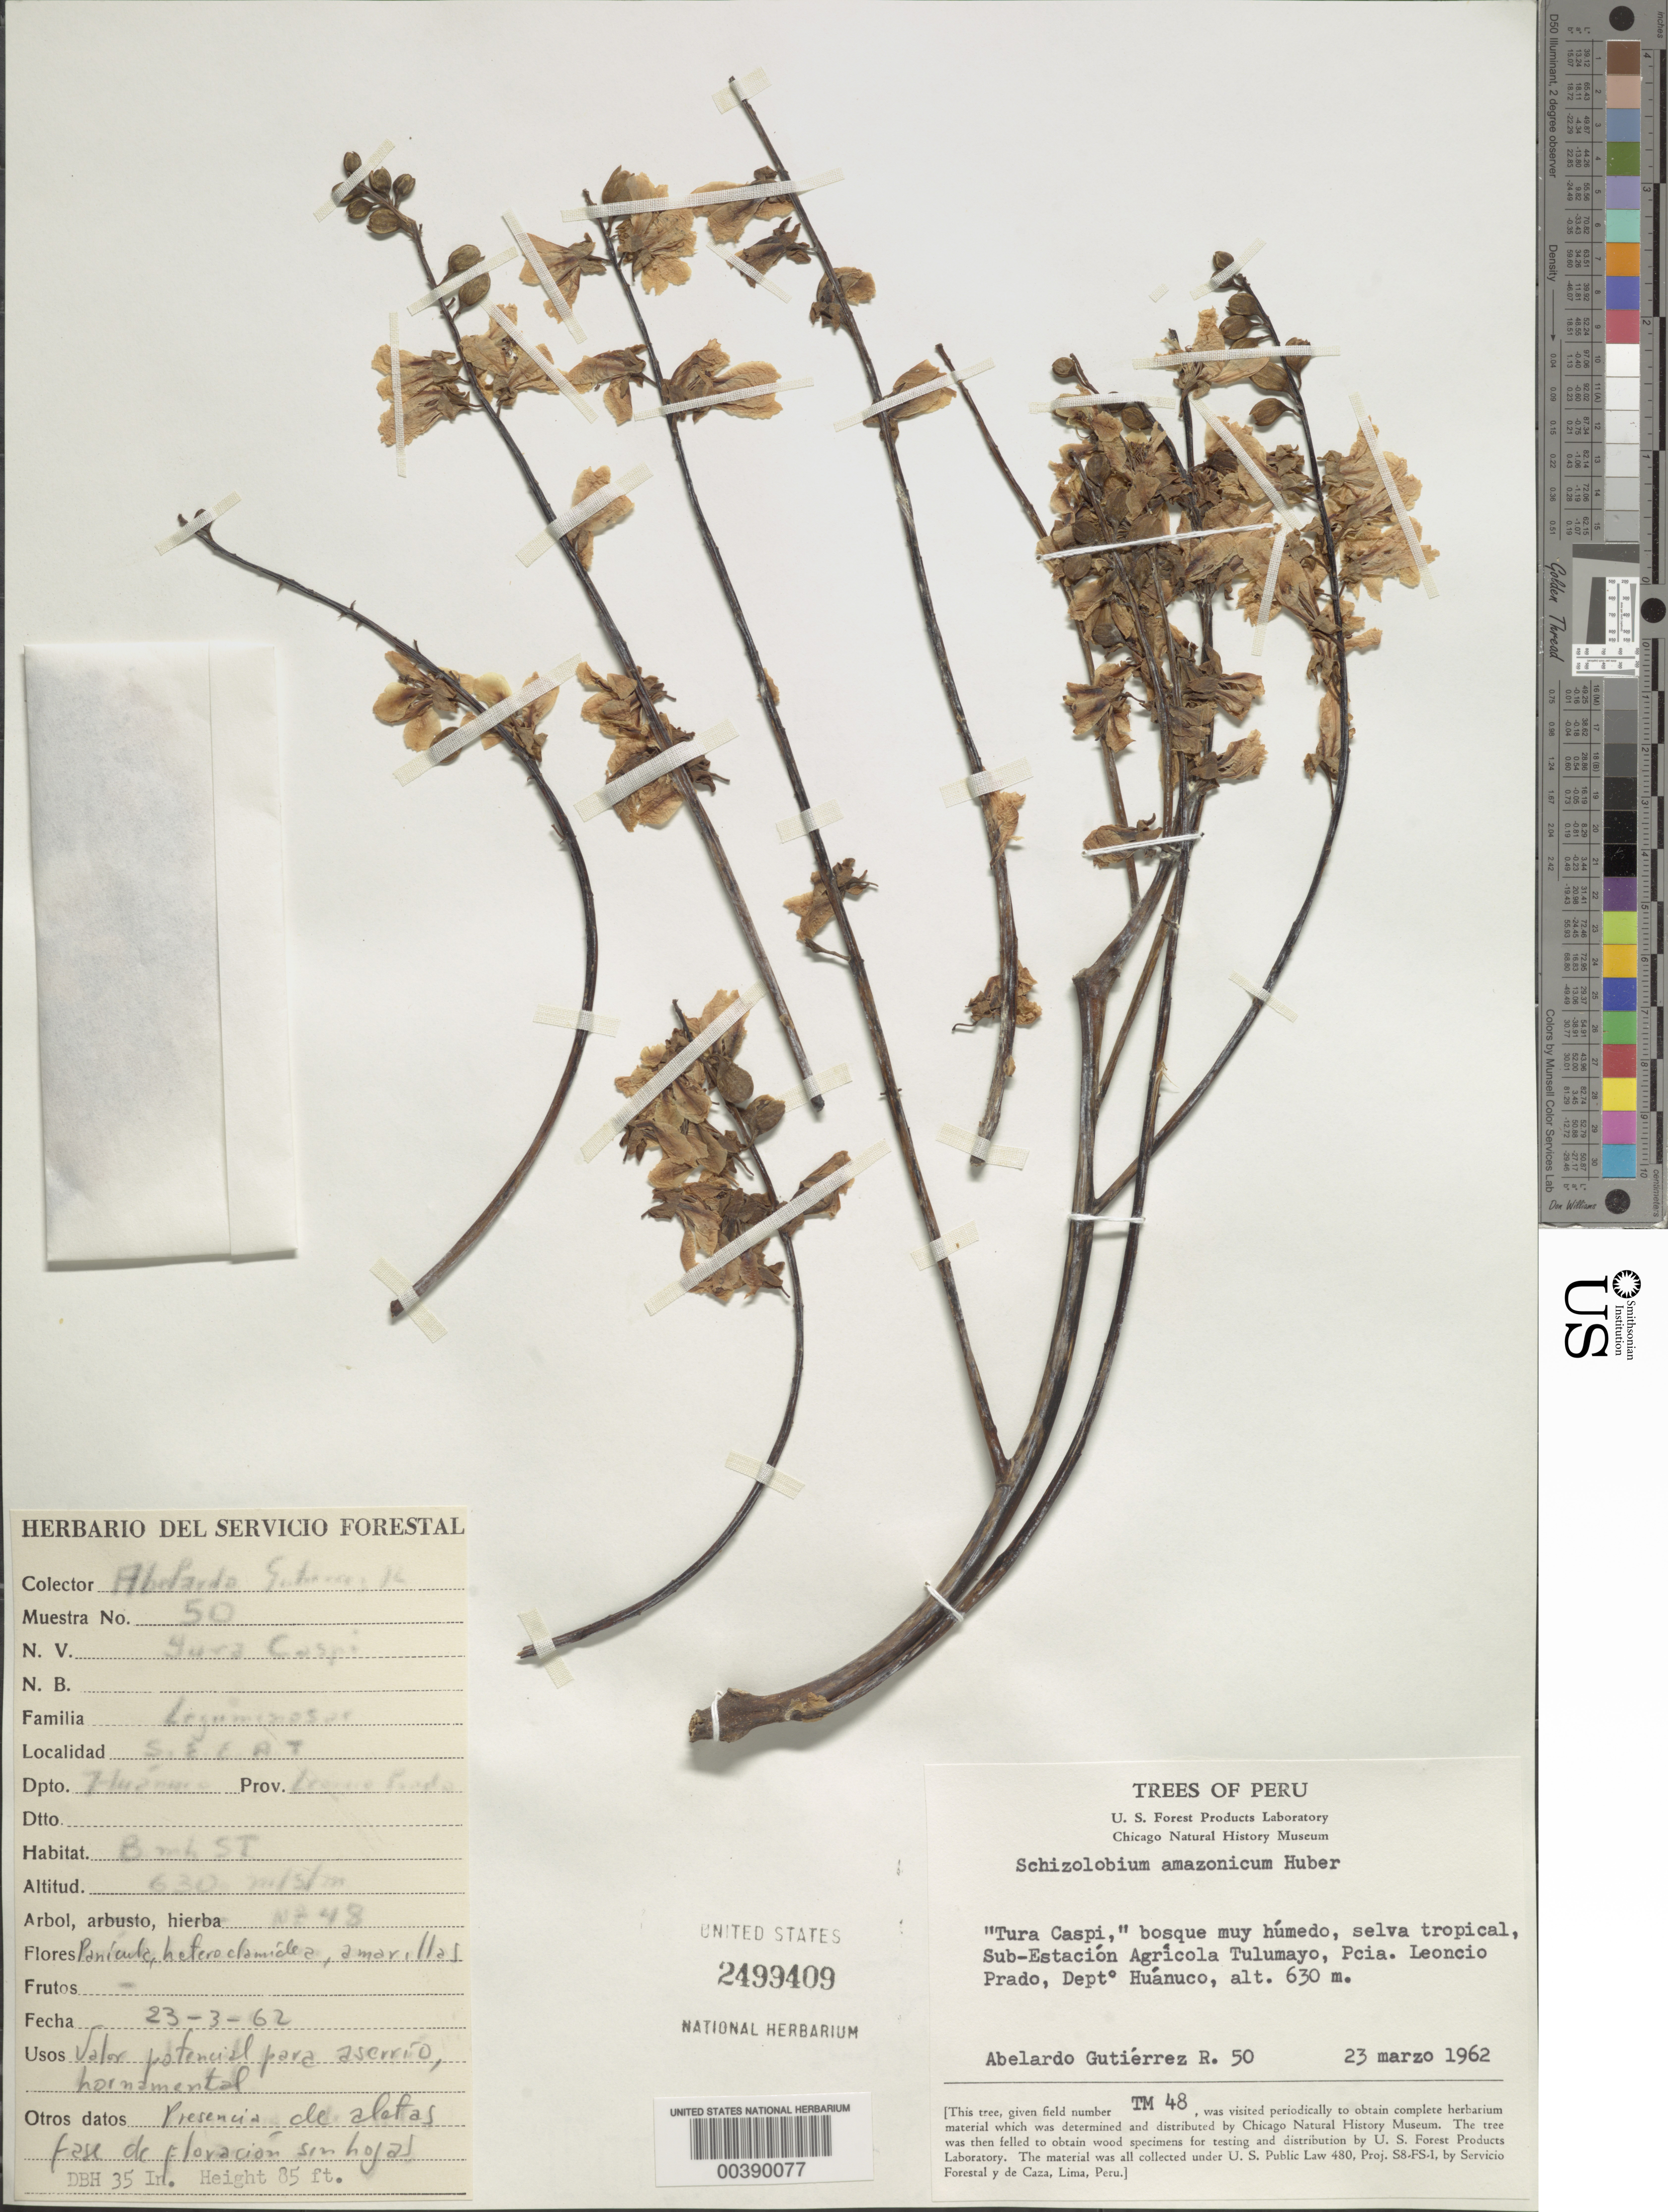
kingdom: Plantae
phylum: Tracheophyta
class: Magnoliopsida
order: Fabales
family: Fabaceae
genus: Schizolobium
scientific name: Schizolobium amazonicum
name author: Ducke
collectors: A. Gutiérrez R.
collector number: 50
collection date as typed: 23 Mar 1962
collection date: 1962-03-23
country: Peru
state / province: Huánuco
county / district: Leoncio Prado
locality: Padre Luyando Dist.; Subestación Agrícola Tulumayo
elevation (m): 630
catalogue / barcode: US 2499409